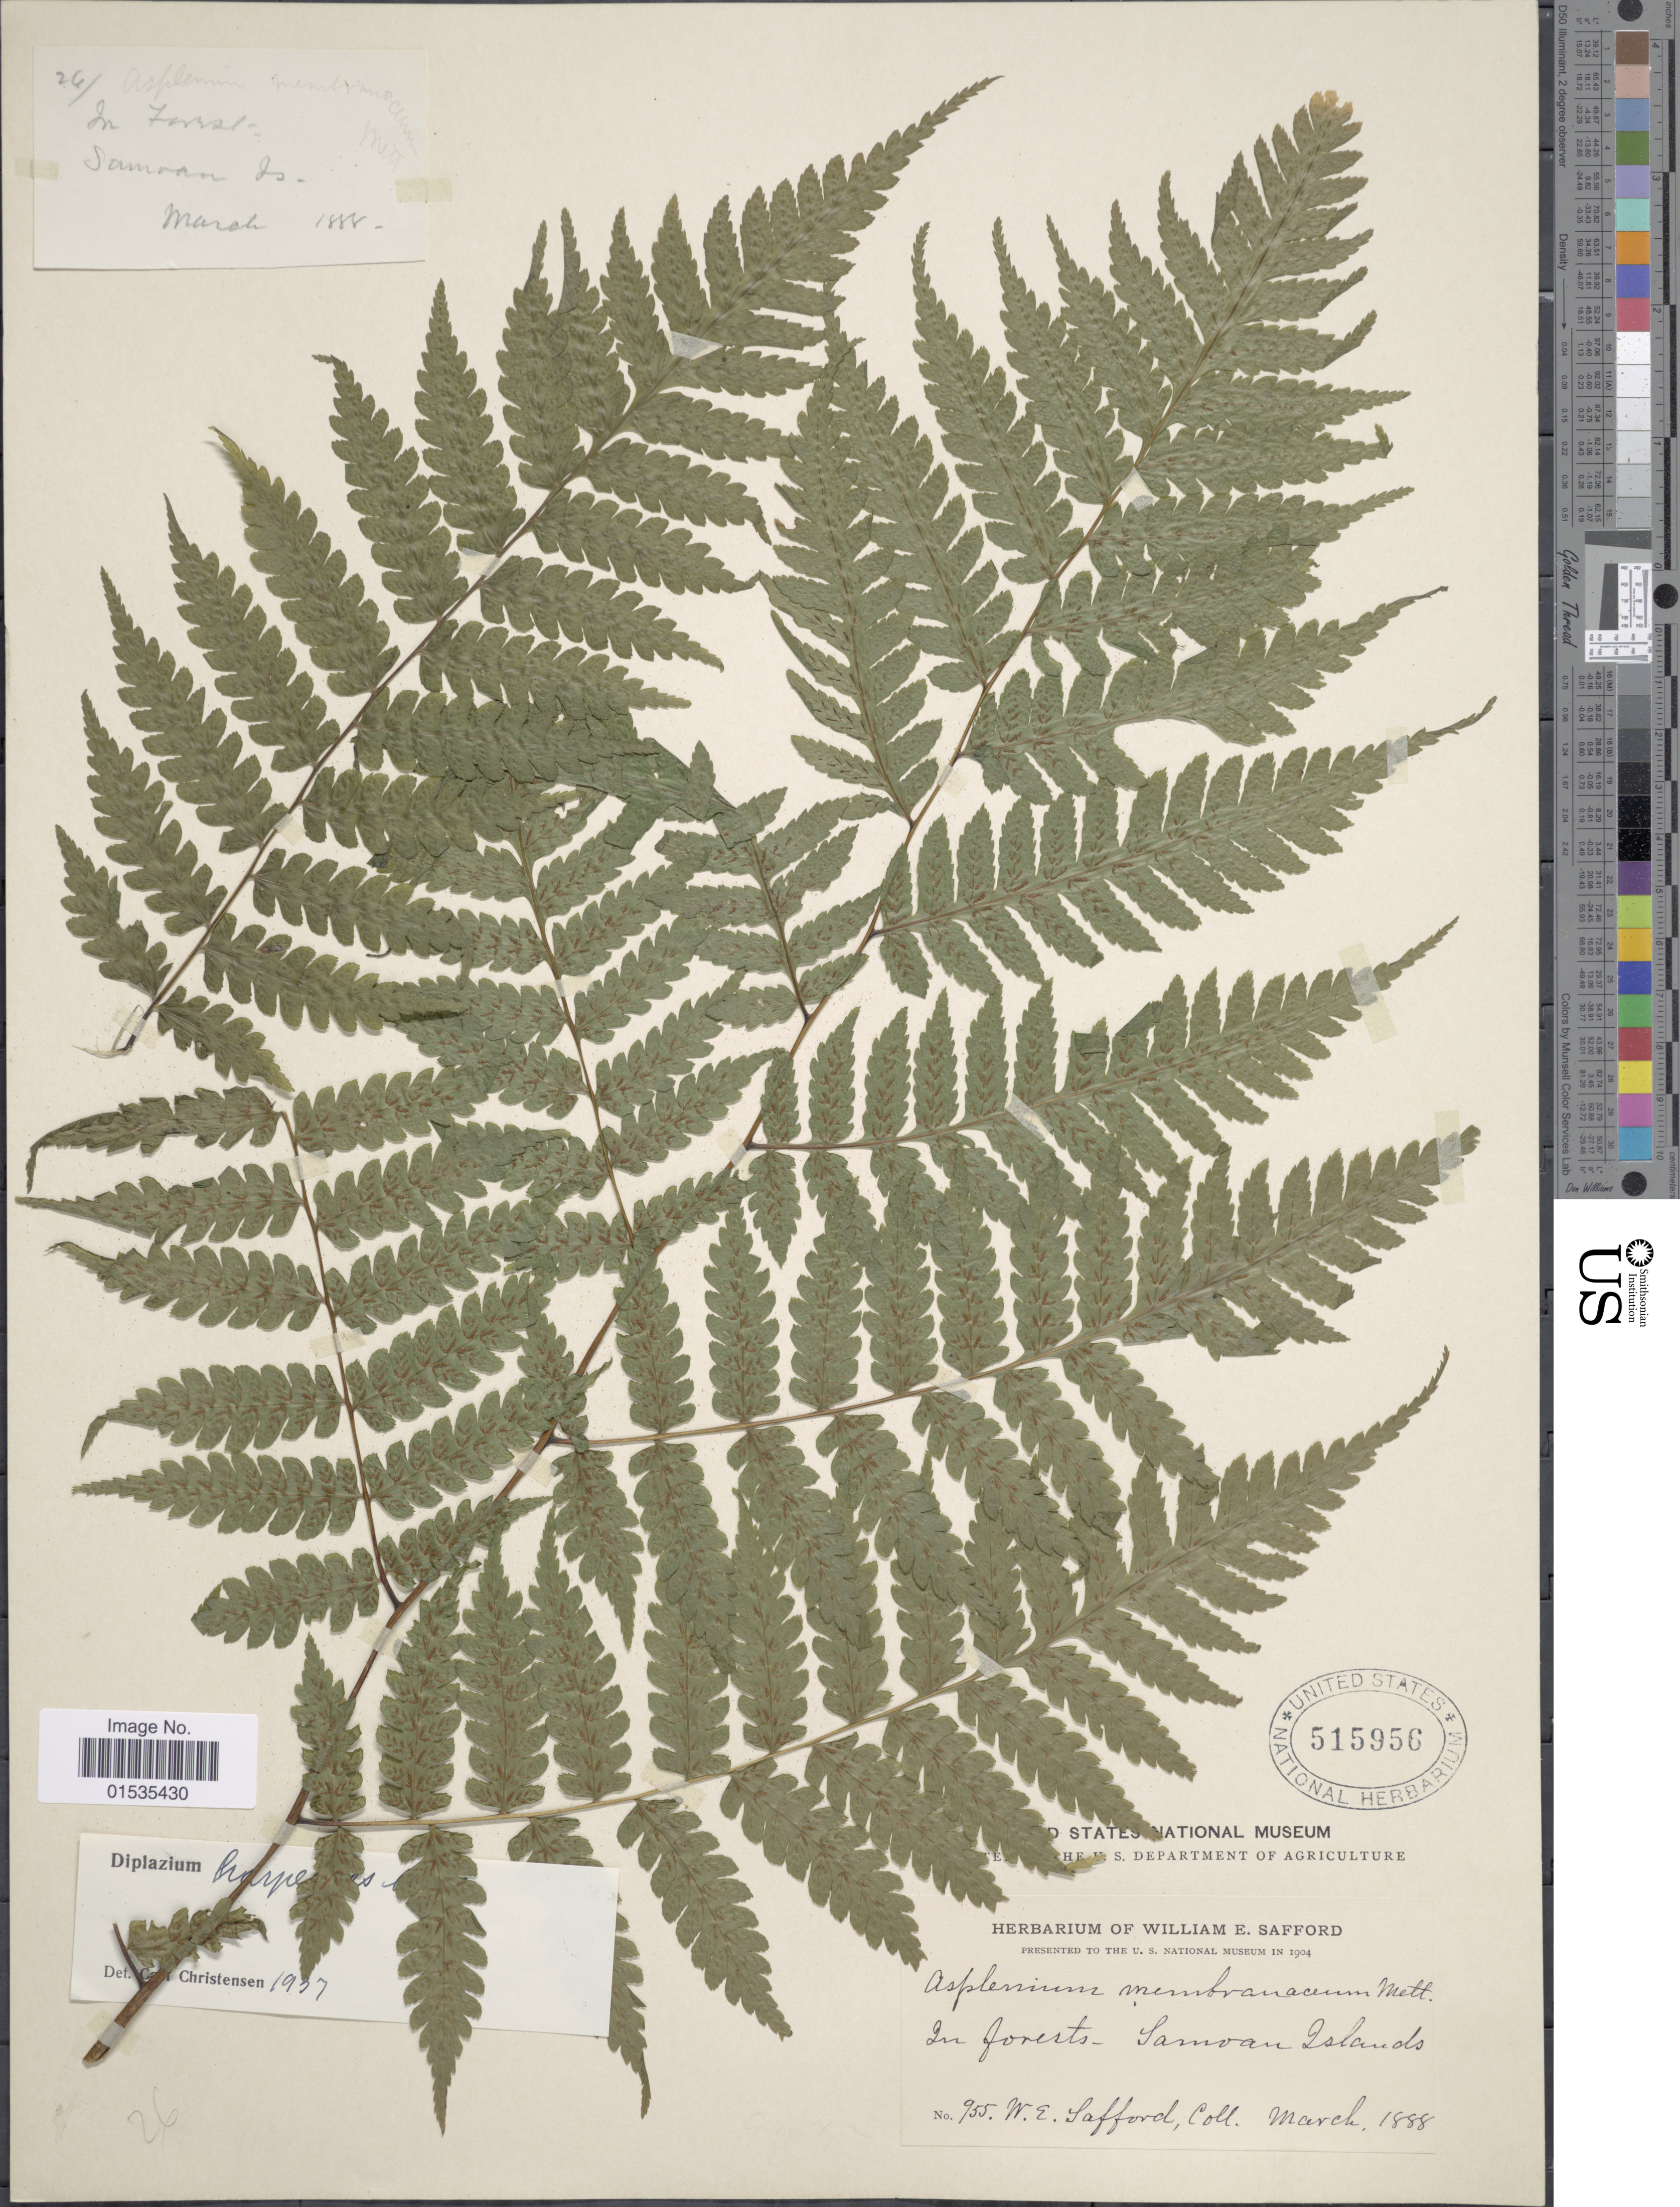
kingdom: Plantae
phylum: Tracheophyta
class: Polypodiopsida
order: Polypodiales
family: Athyriaceae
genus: Diplazium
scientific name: Diplazium harpeodes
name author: T. Moore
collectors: W. E. Safford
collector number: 955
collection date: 1888-03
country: American Samoa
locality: In forest, Samoan Island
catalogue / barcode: US 515956